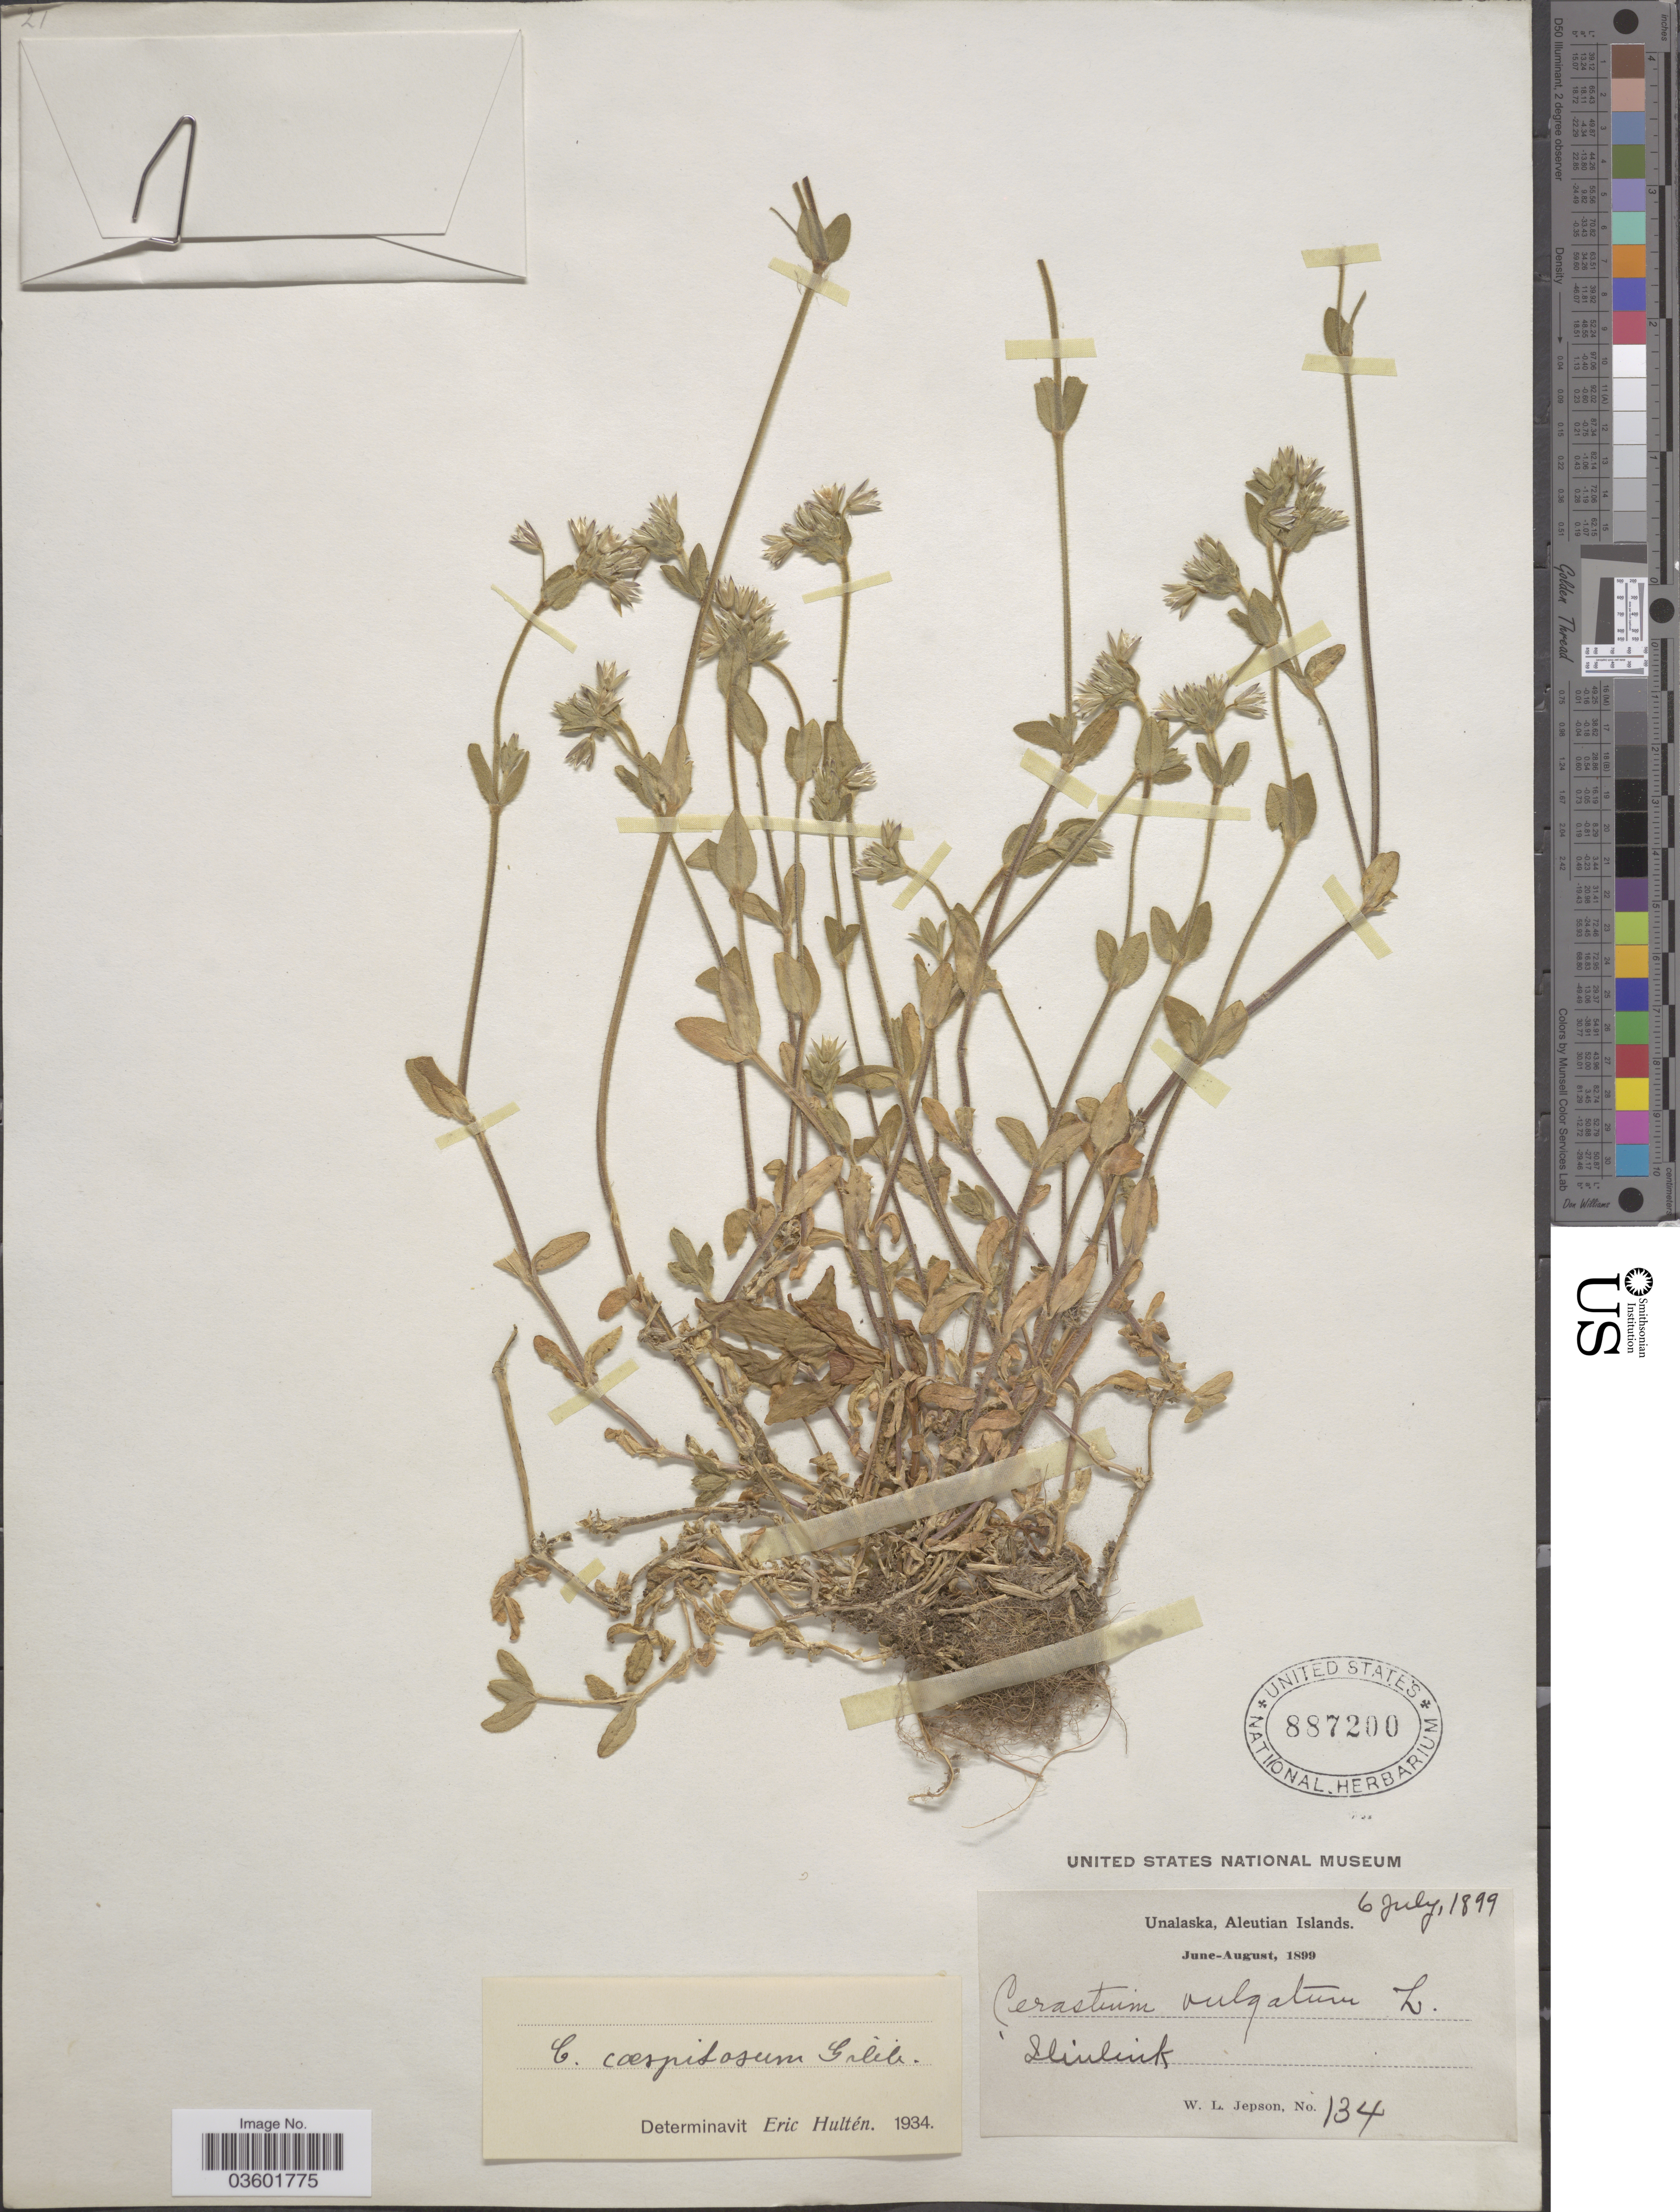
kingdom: Plantae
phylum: Tracheophyta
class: Magnoliopsida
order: Caryophyllales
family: Caryophyllaceae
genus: Cerastium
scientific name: Cerastium caespitosum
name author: Rchb. & Kit.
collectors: W. L. Jepson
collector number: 134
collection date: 1899-07-06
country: United States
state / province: Alaska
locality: Unalaska, Aleutian Islands. Iliuliuk.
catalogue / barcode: US 887200